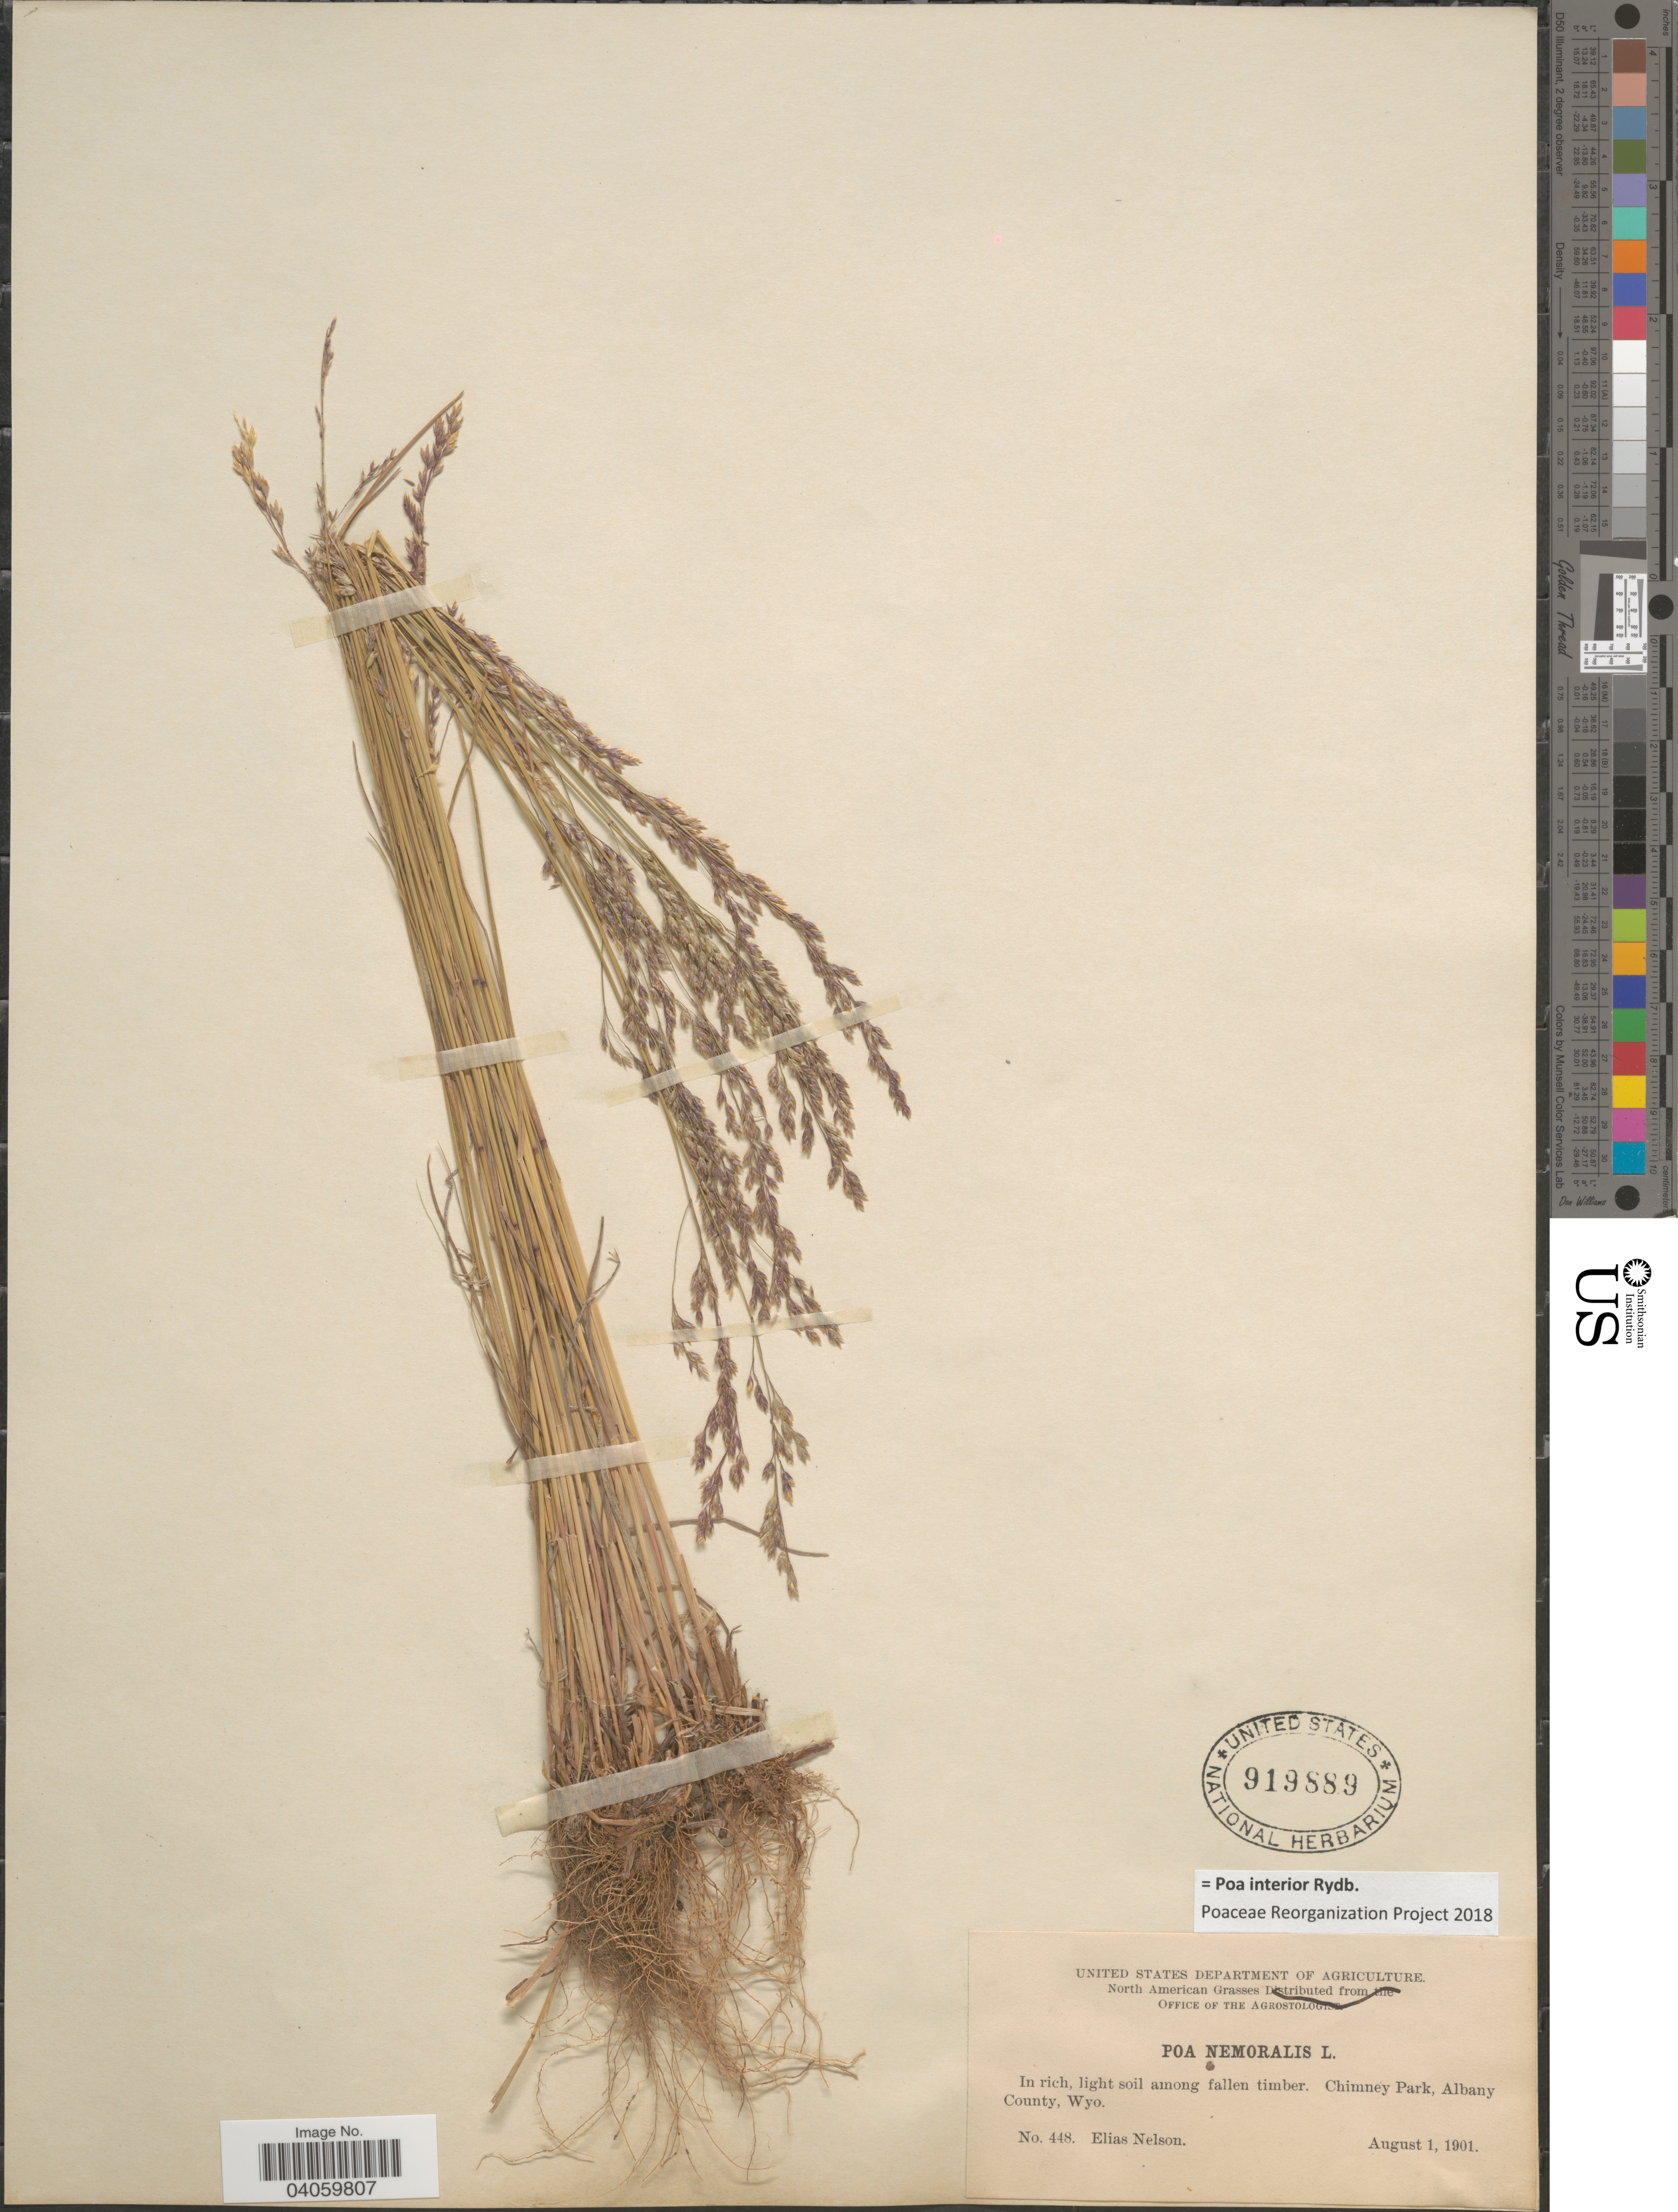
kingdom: Plantae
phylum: Tracheophyta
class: Liliopsida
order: Poales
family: Poaceae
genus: Poa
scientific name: Poa interior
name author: Rydb.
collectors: E. Nelson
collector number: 448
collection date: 1901-08-01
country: United States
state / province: Wyoming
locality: In rich, light soil among fallen timber. Chimney Park, Albany County.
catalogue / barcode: US 919889